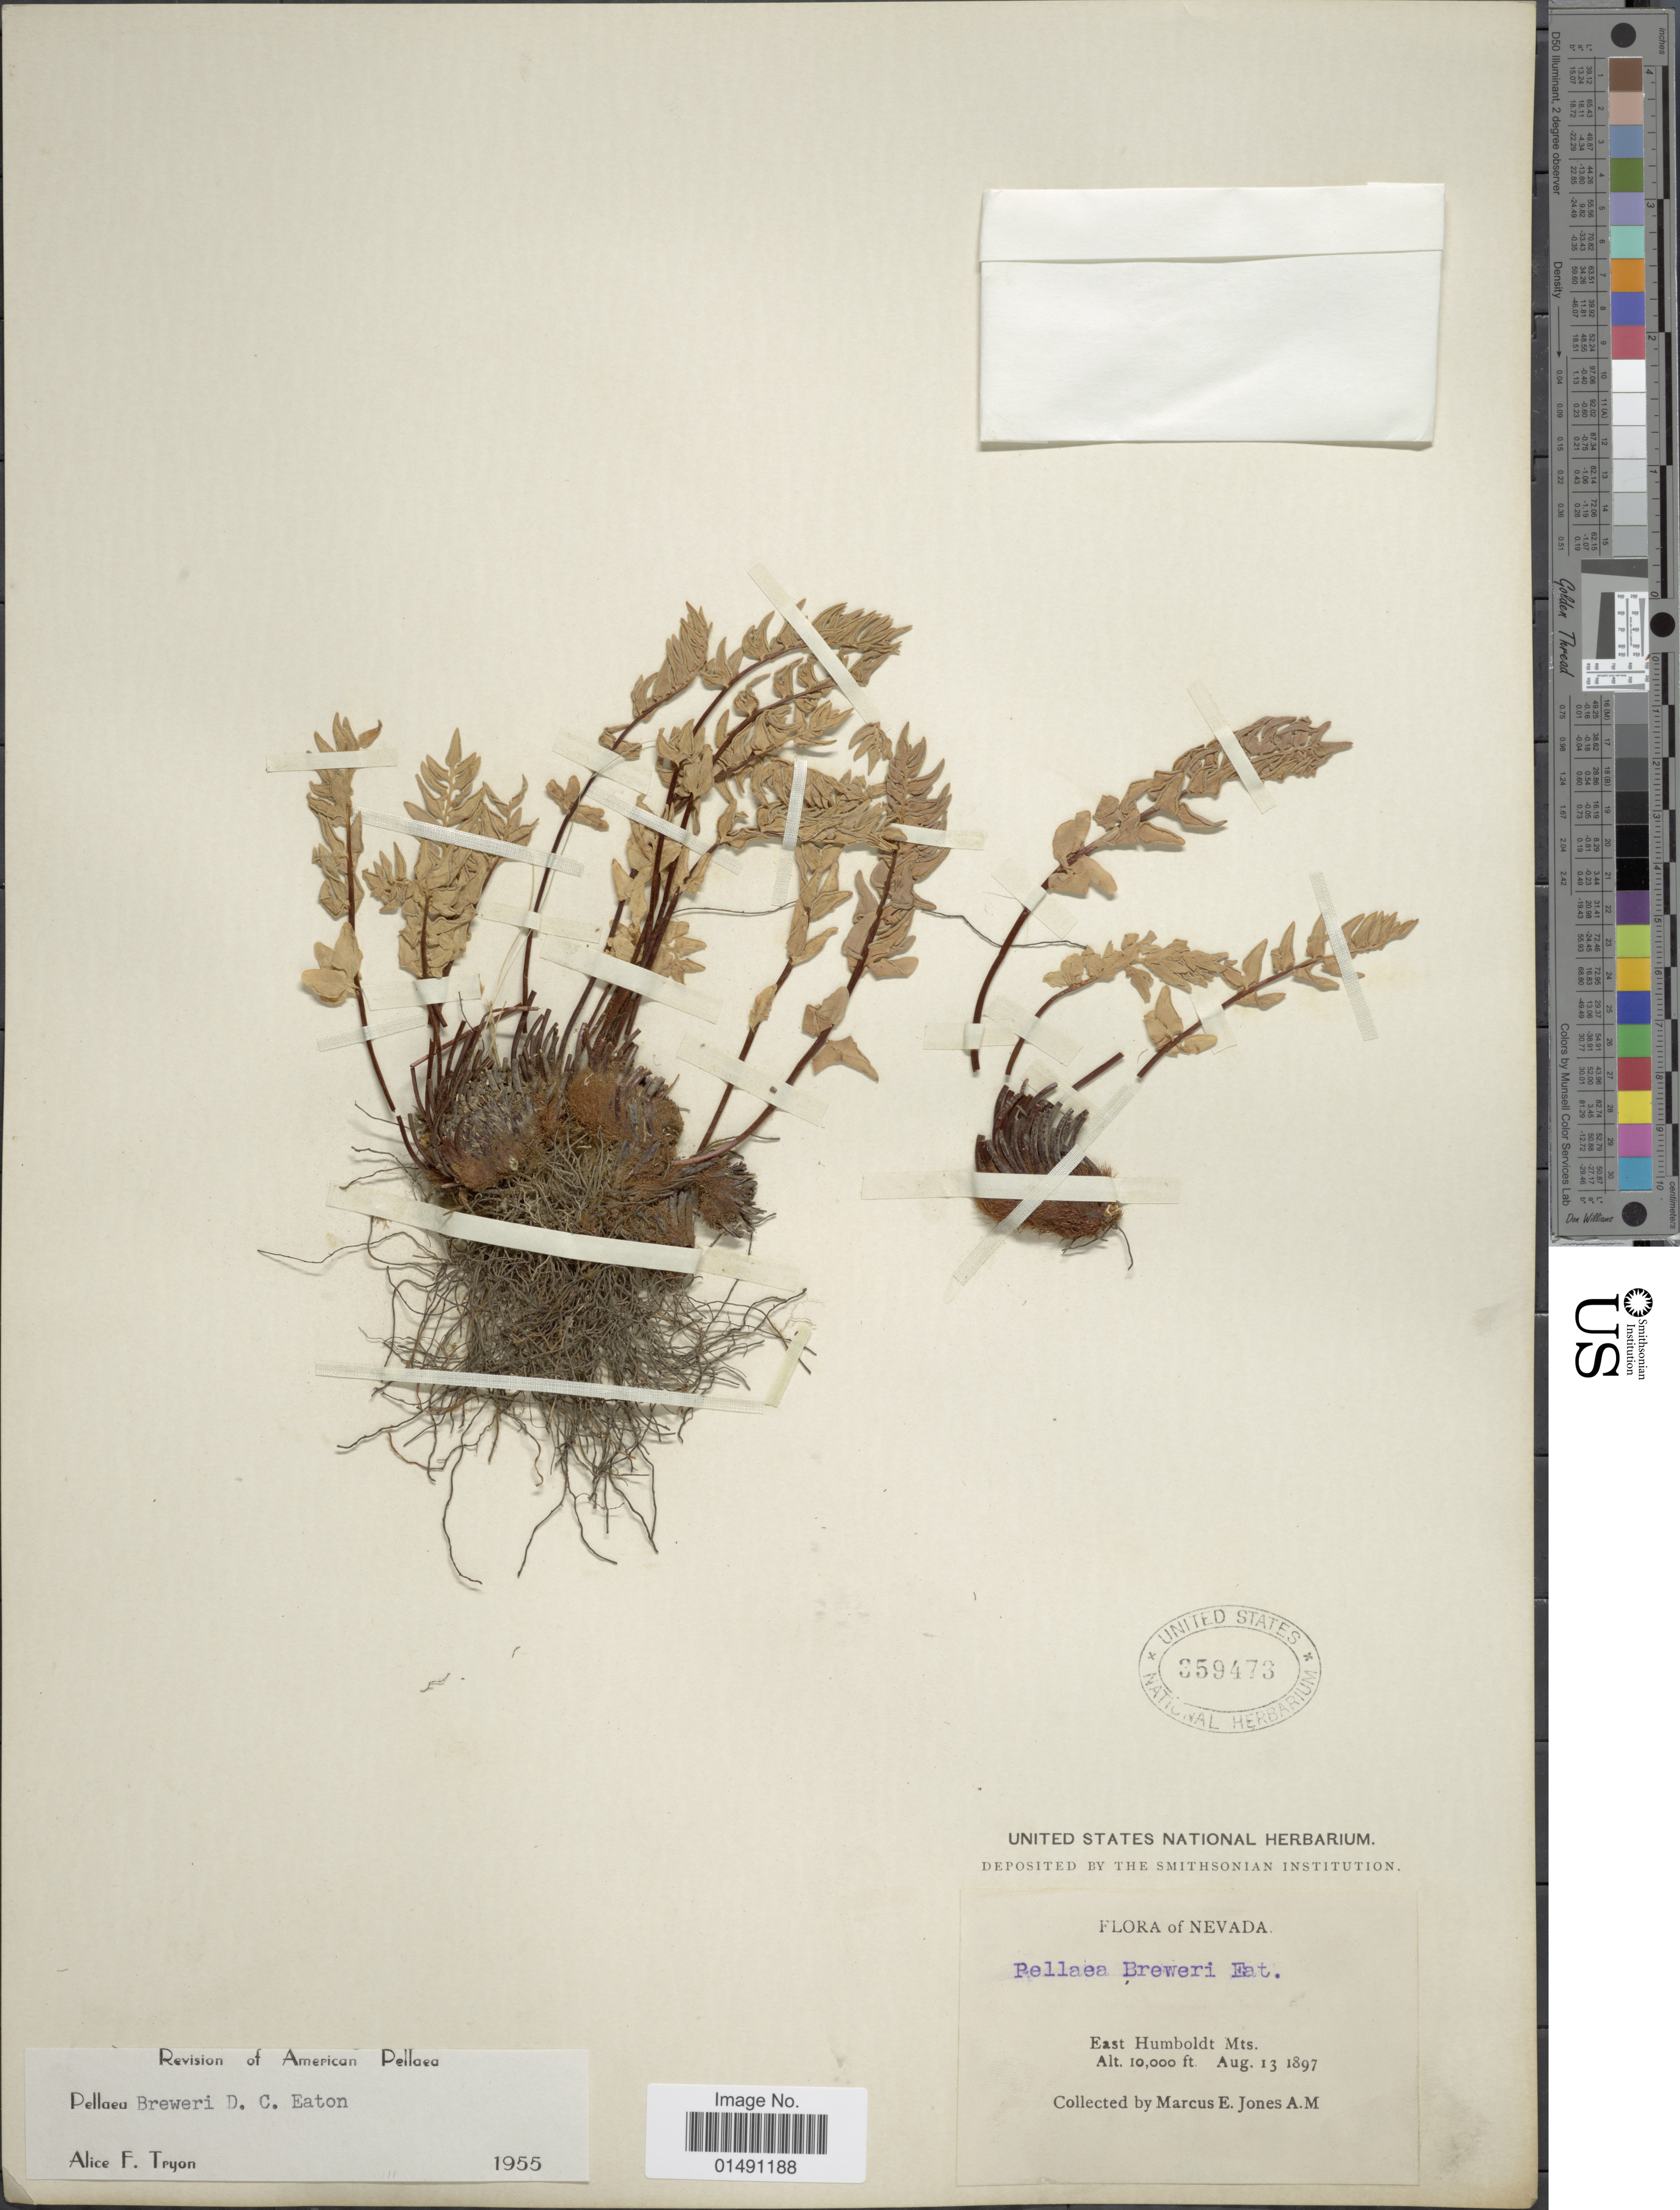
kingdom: Plantae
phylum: Tracheophyta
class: Polypodiopsida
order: Polypodiales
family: Pteridaceae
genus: Pellaea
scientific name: Pellaea breweri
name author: D.C. Eaton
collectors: M. E. Jones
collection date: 1897-08-13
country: United States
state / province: Nevada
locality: East Humboldt Mts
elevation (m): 3048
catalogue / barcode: US 359473